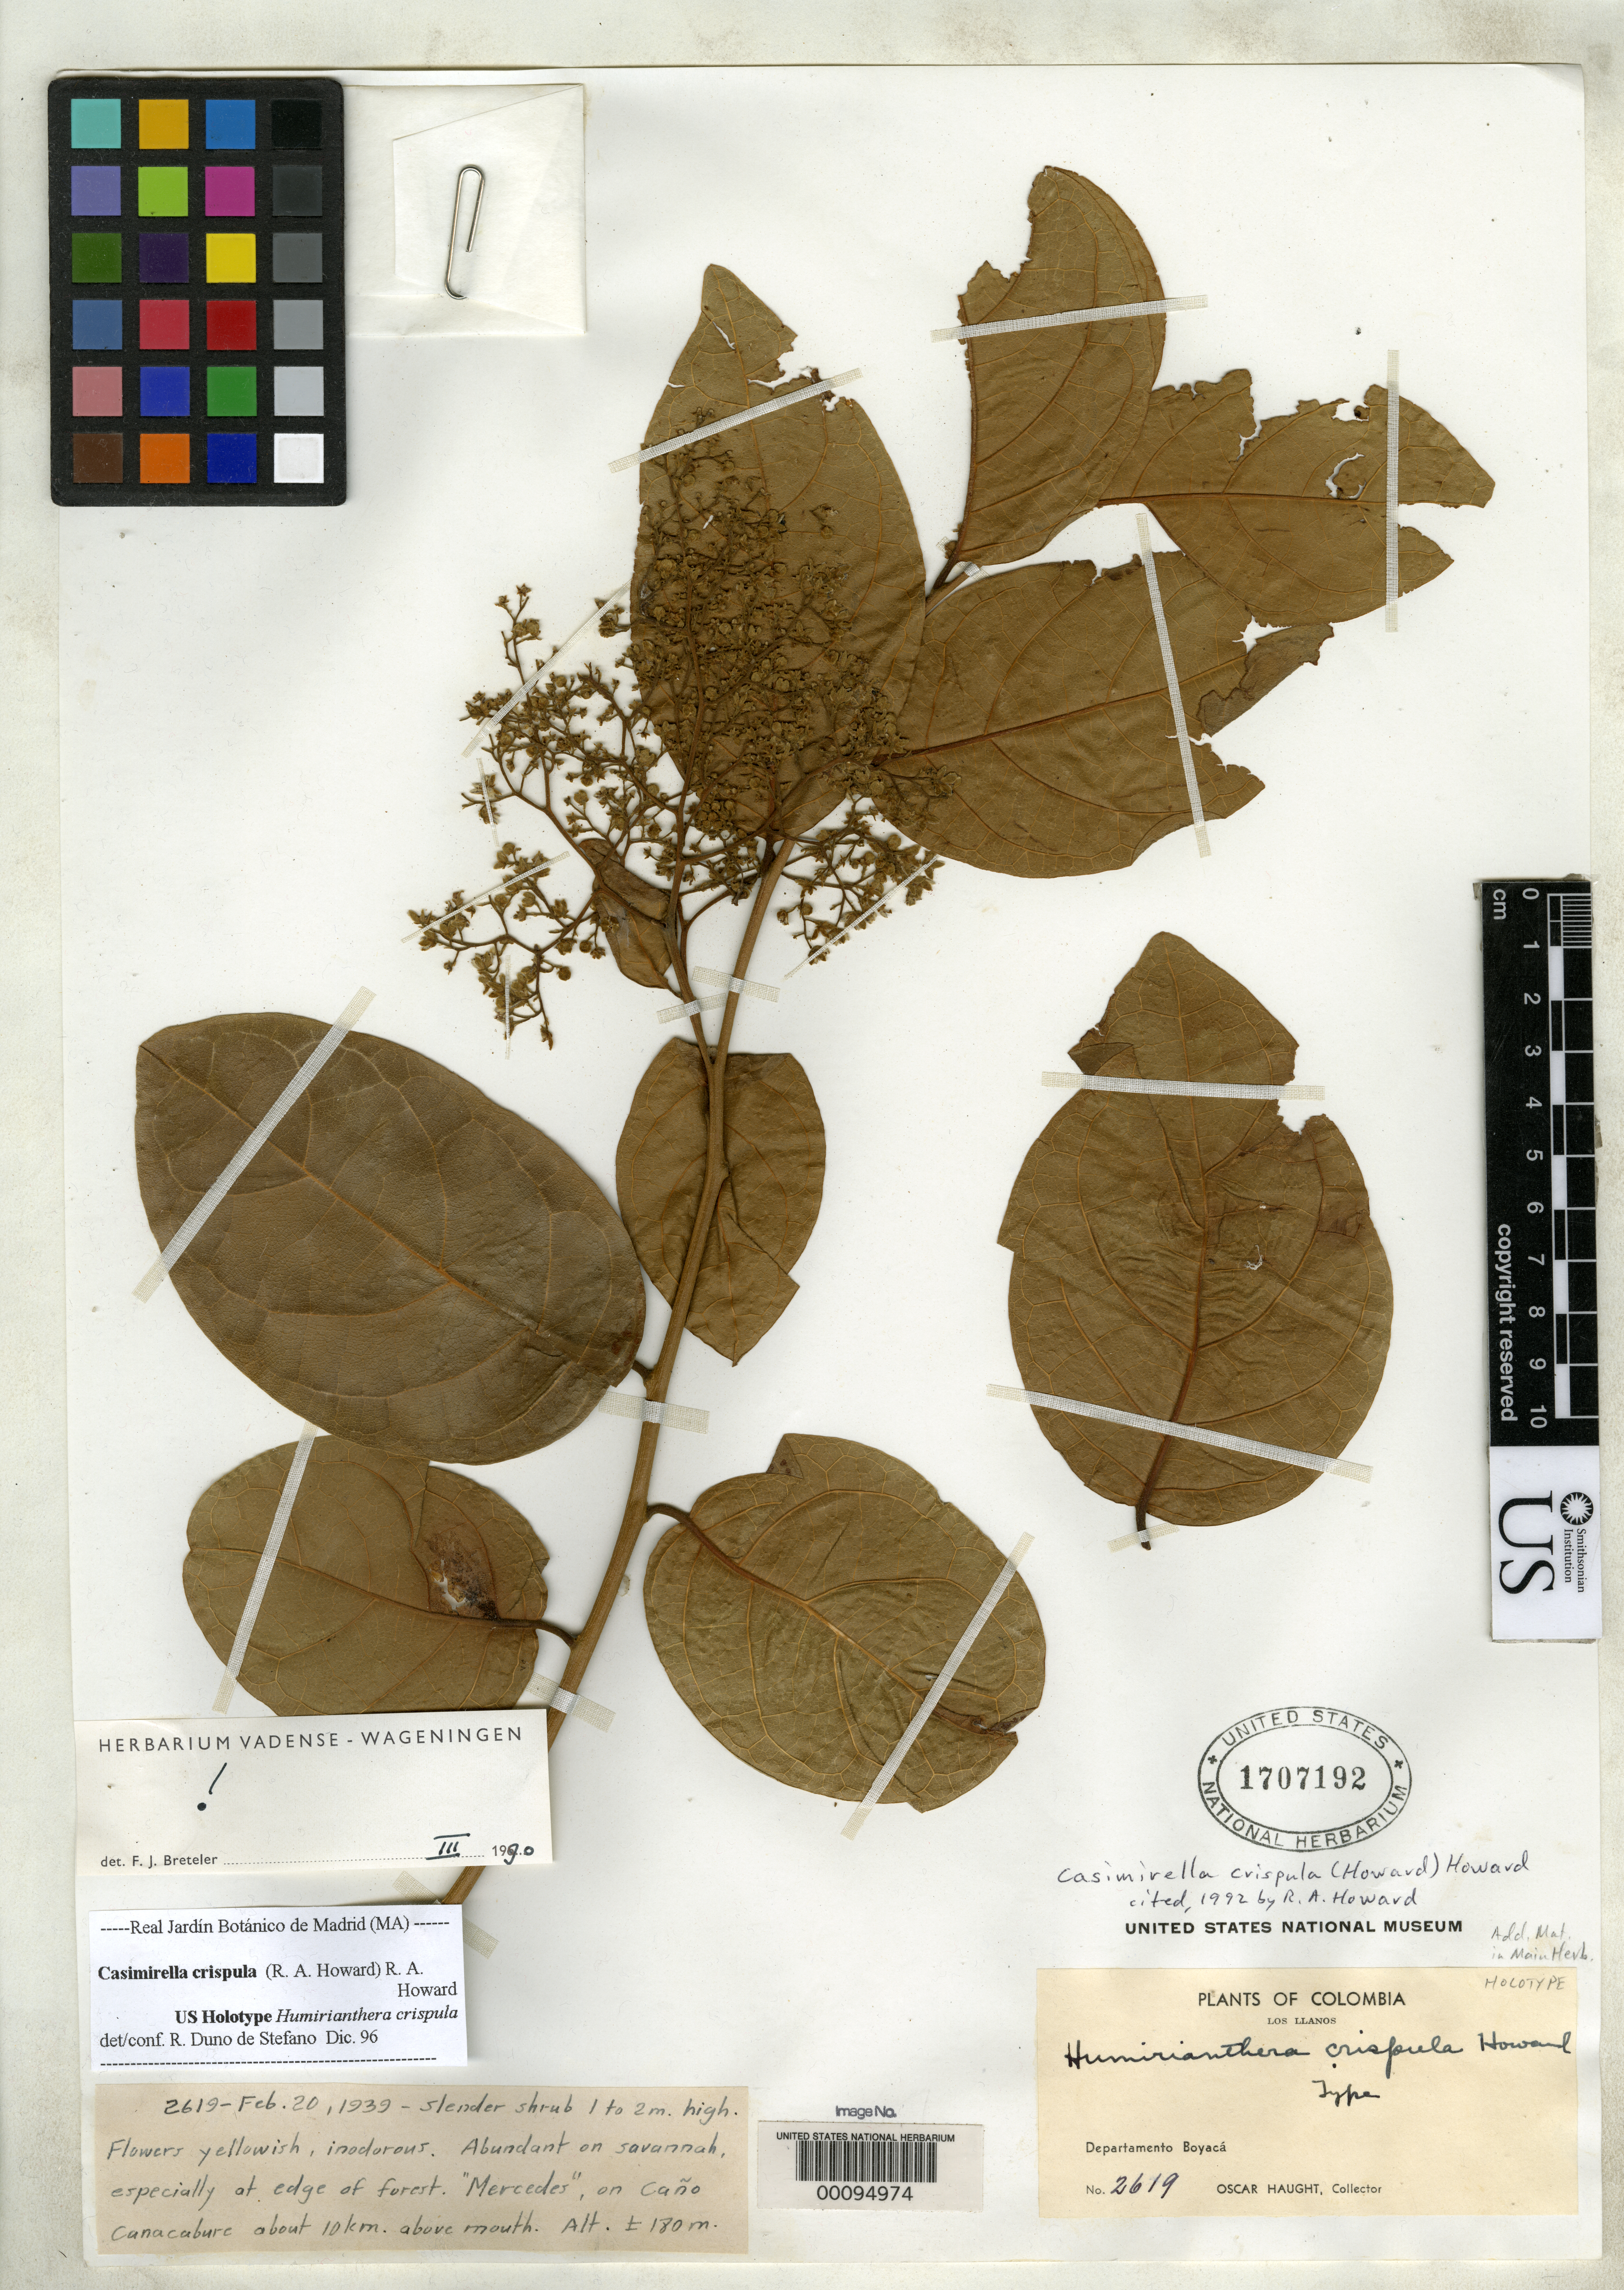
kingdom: Plantae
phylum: Tracheophyta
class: Magnoliopsida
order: Icacinales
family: Icacinaceae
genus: Humirianthera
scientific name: Humirianthera crispula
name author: R.A. Howard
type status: Holotype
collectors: O. L. Haught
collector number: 2619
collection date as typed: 20 Feb 1939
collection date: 1939-02-20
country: Colombia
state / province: Boyacá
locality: Los Llanos, Caño Canacabure.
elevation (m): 180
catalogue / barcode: US 1707192